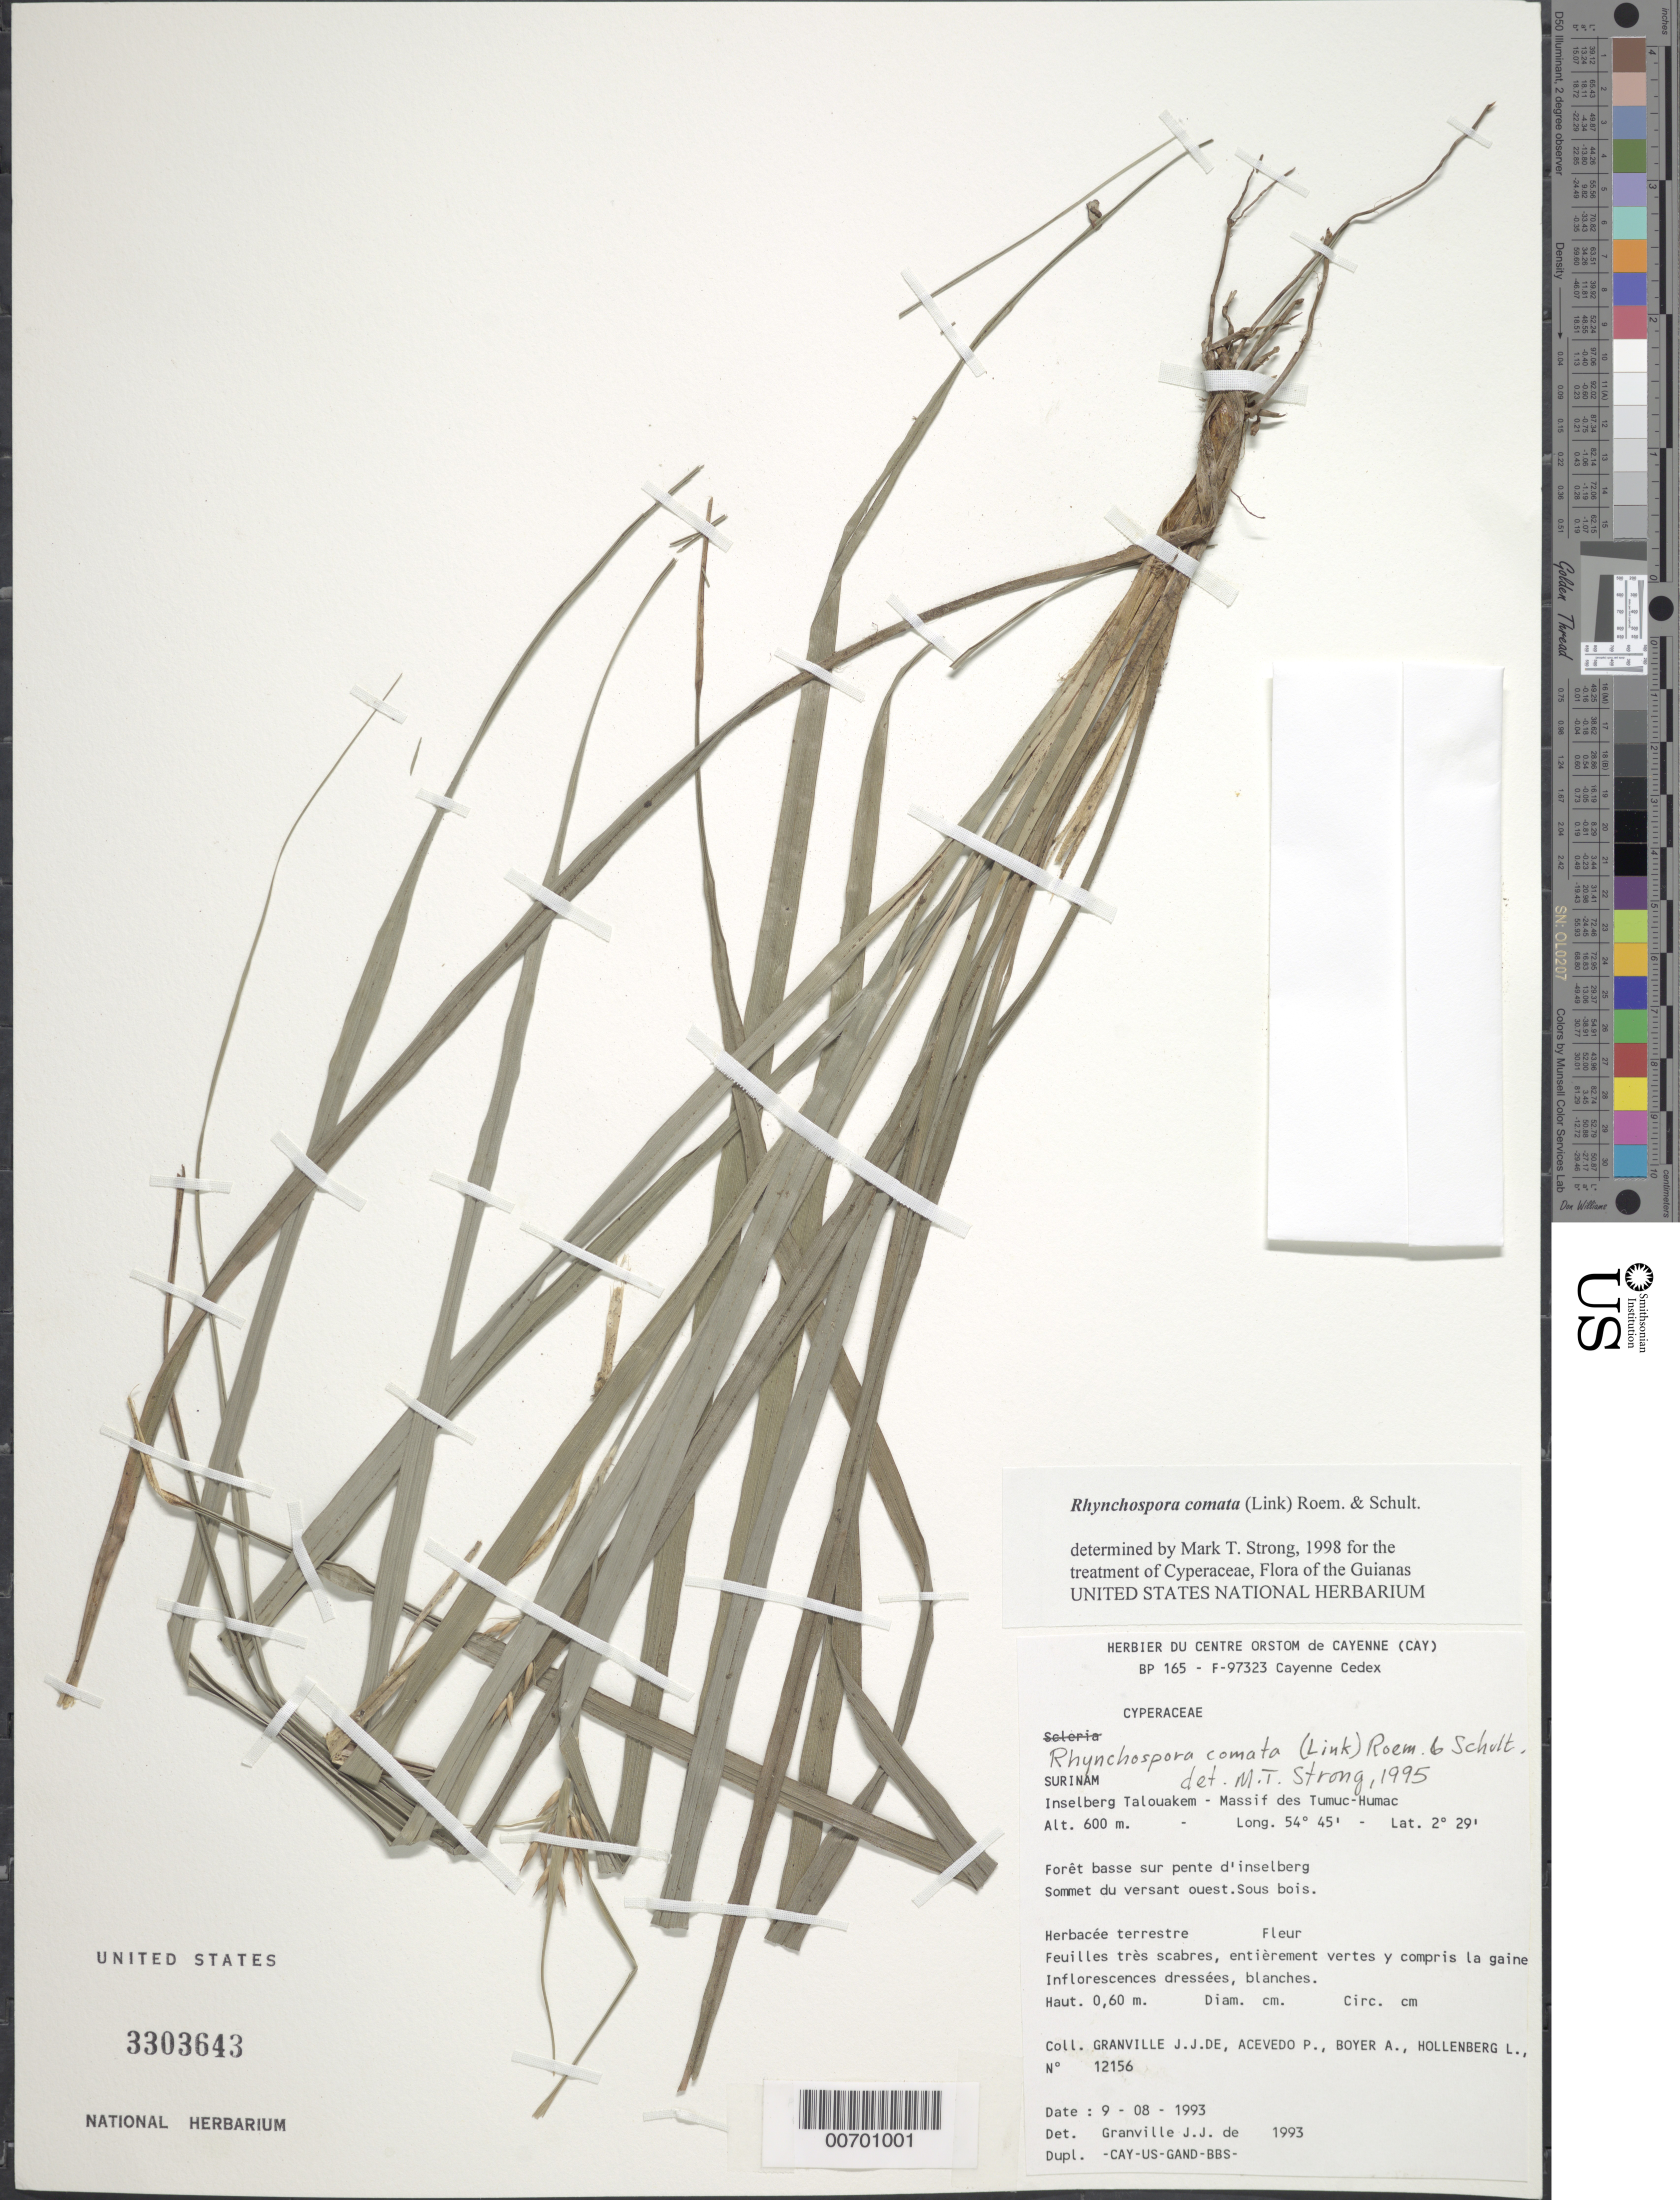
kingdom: Plantae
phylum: Tracheophyta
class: Liliopsida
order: Poales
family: Cyperaceae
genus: Rhynchospora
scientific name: Rhynchospora comata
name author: (Link) Schult.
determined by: Strong, M. T., (US), Smithsonian Institution - National Museum of Natural History (UNITED STATES)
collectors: J.-J. de Granville, P. Acevedo-Rodr., A. Boyer & L. Hollenberg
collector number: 12156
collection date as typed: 9-Aug-93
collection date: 1993-08-09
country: Suriname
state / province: Sipaliwini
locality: Inselberg Talouakem, Massif des Tumuc-Humac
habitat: Forêt basse sur pente d'inselberg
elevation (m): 600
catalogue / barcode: US 3303643